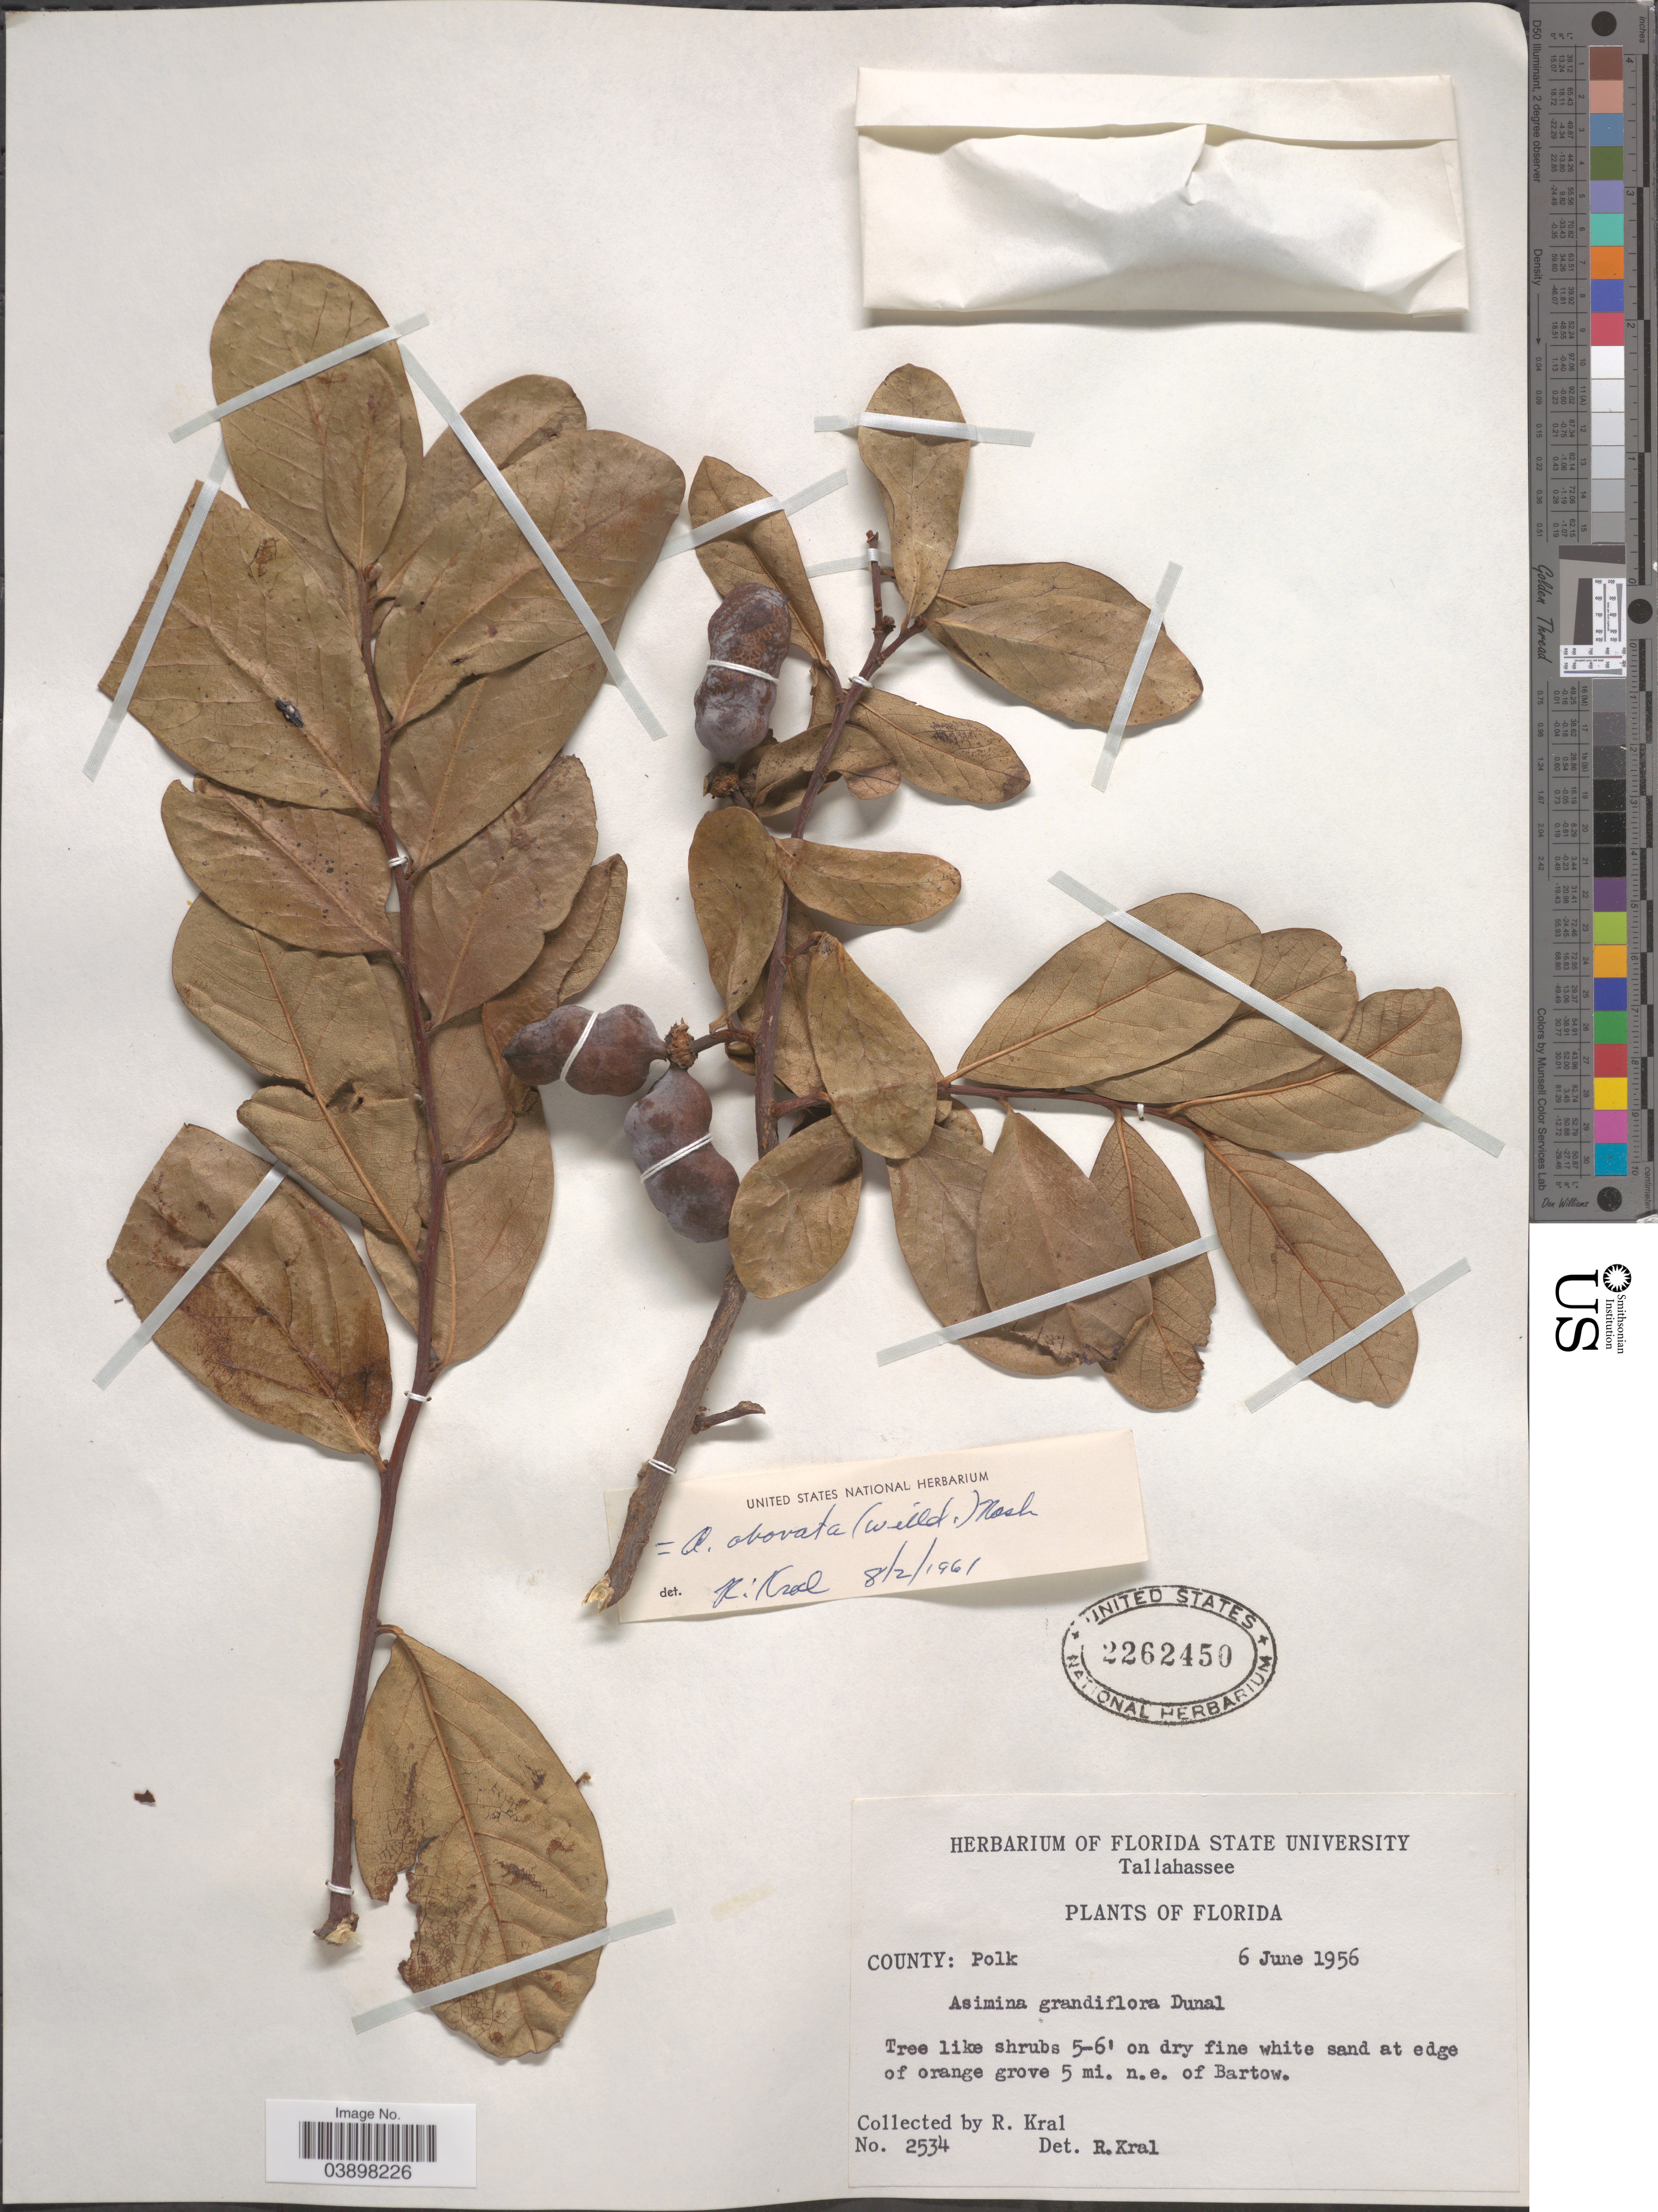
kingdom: Plantae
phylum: Tracheophyta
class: Magnoliopsida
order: Magnoliales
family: Annonaceae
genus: Asimina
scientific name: Asimina obovata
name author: (Willd.) Nash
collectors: R. Kral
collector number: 2534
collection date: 1956-06-06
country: United States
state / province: Florida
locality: County: Polk. At edge of orange grove 5 mi. n.e. of Bartow.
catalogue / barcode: US 2262450